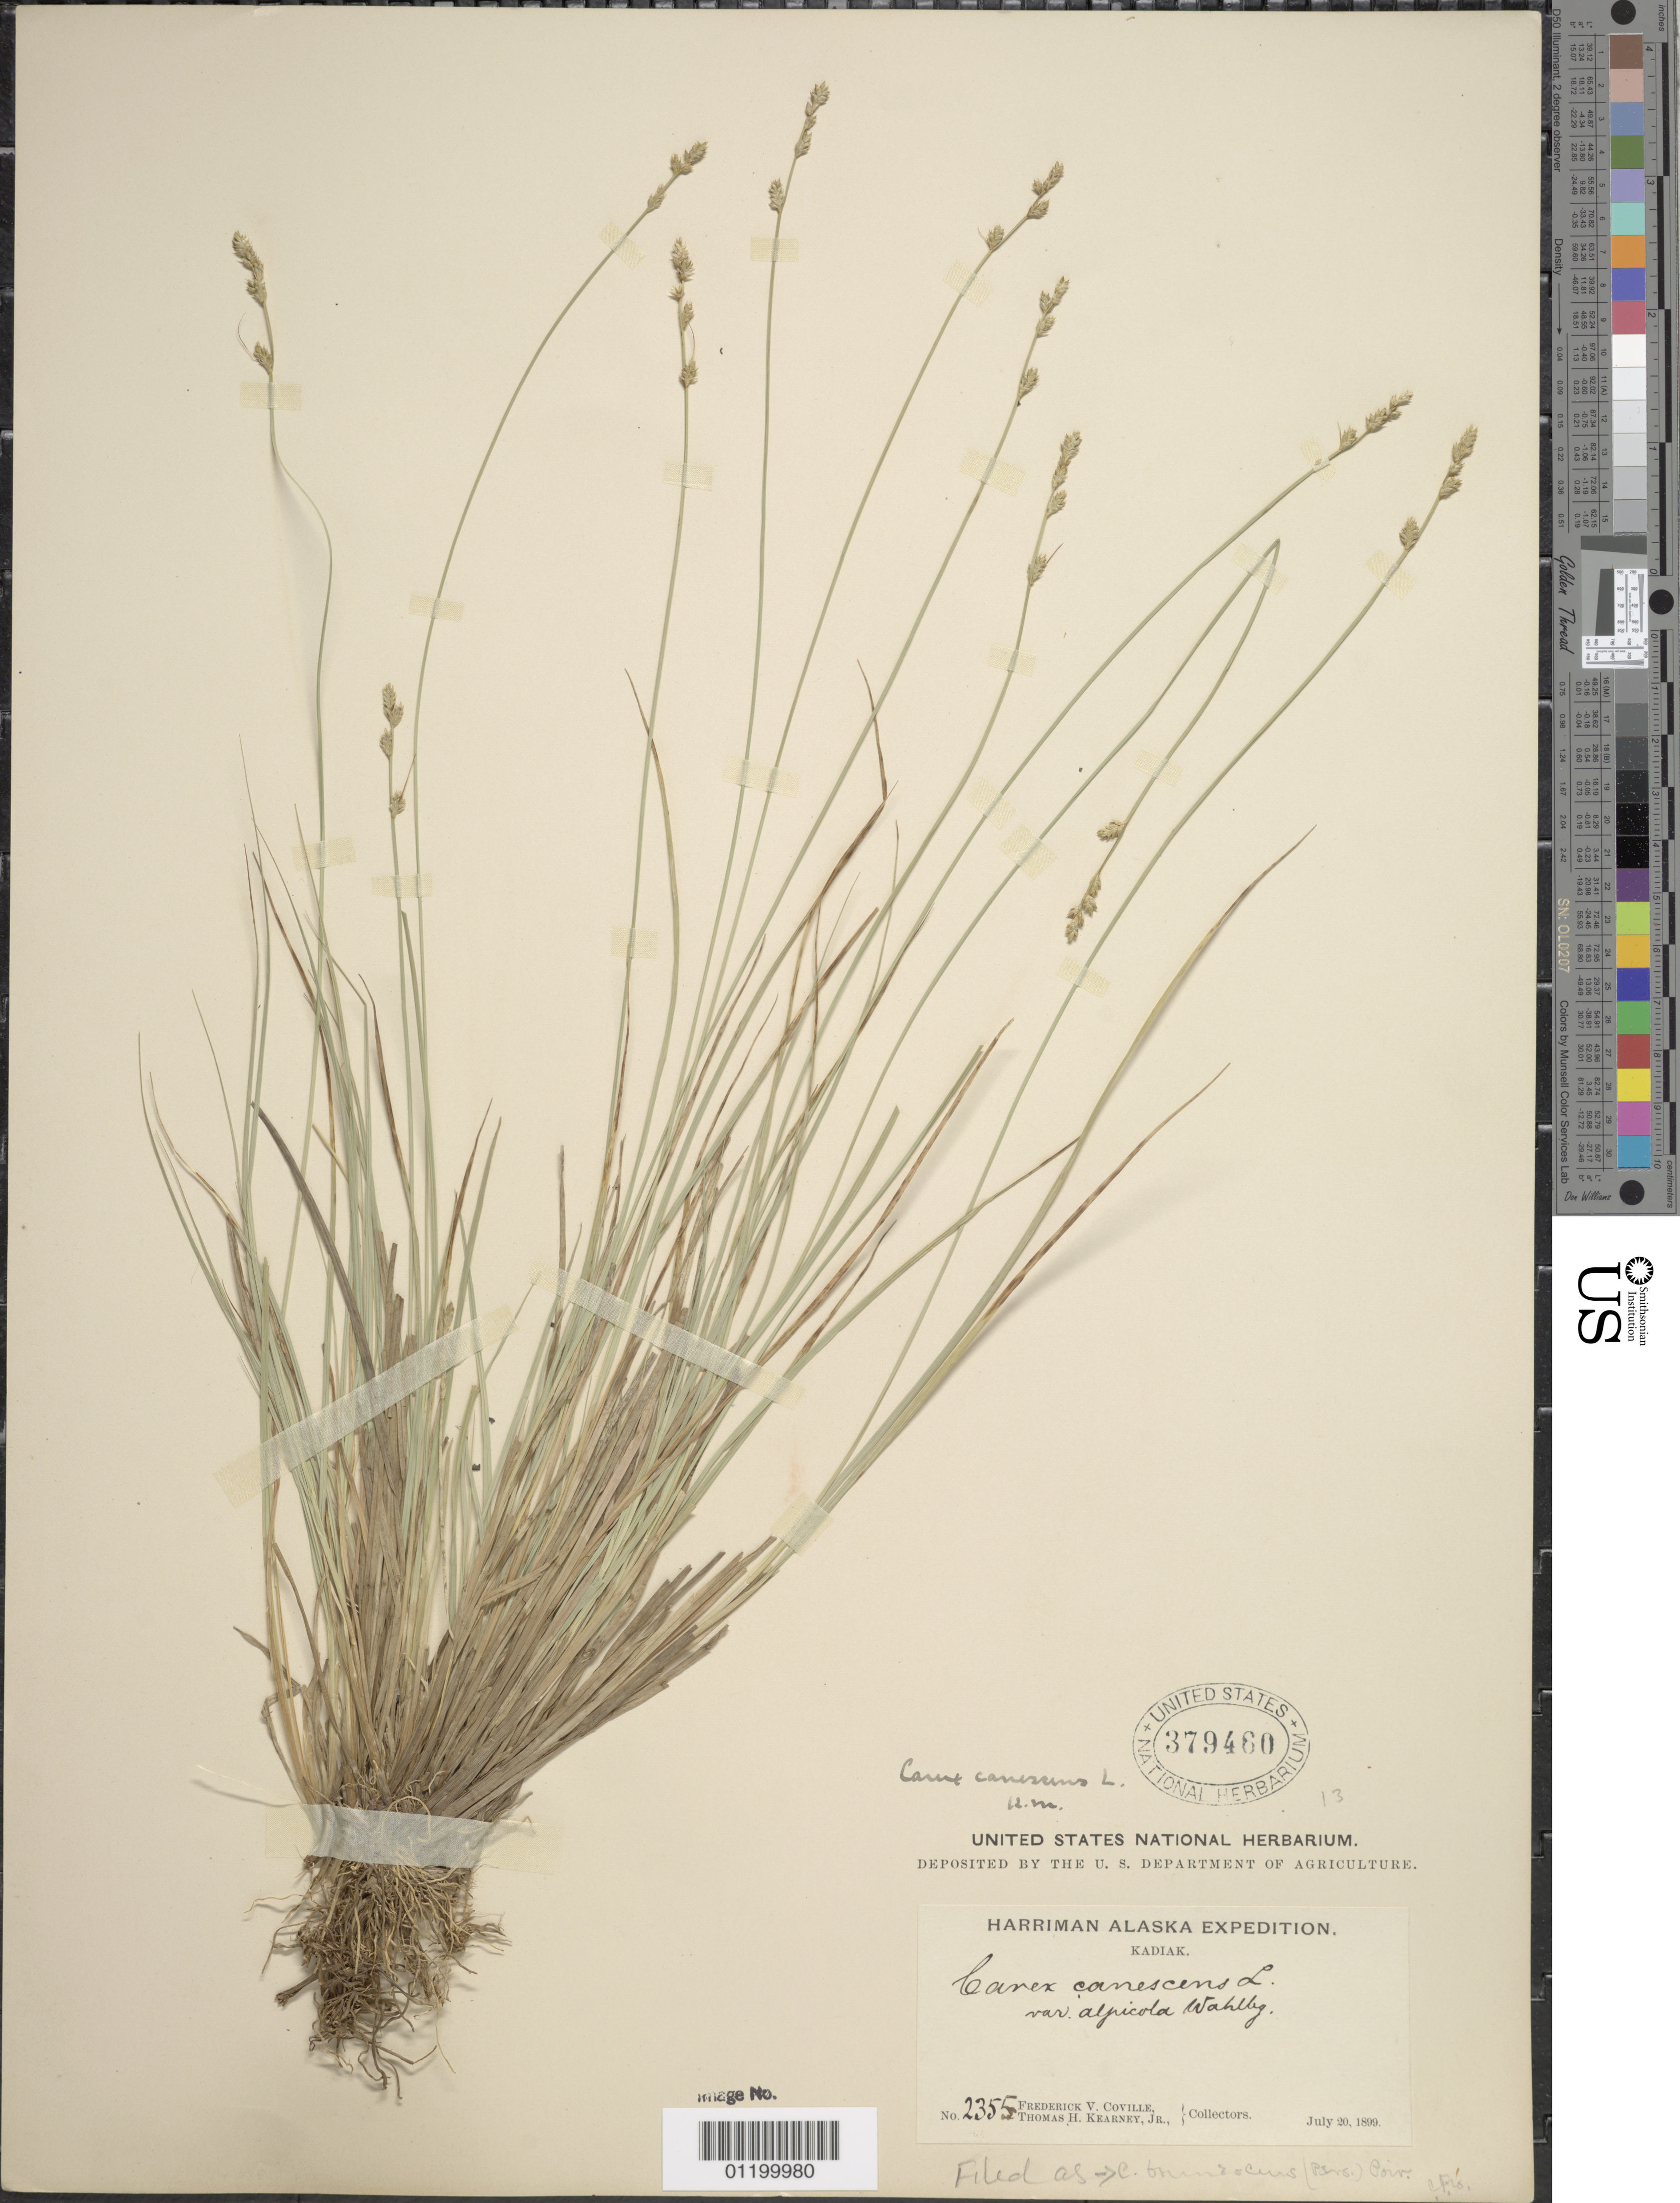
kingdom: Plantae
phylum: Tracheophyta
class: Liliopsida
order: Poales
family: Cyperaceae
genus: Carex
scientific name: Carex brunnescens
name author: (Pers.) Poir.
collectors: F. V. Coville & T. H. Kearney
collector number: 2355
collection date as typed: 20 Jul 1899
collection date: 1899-07-20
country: United States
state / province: Alaska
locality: Kadiak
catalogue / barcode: US 379460